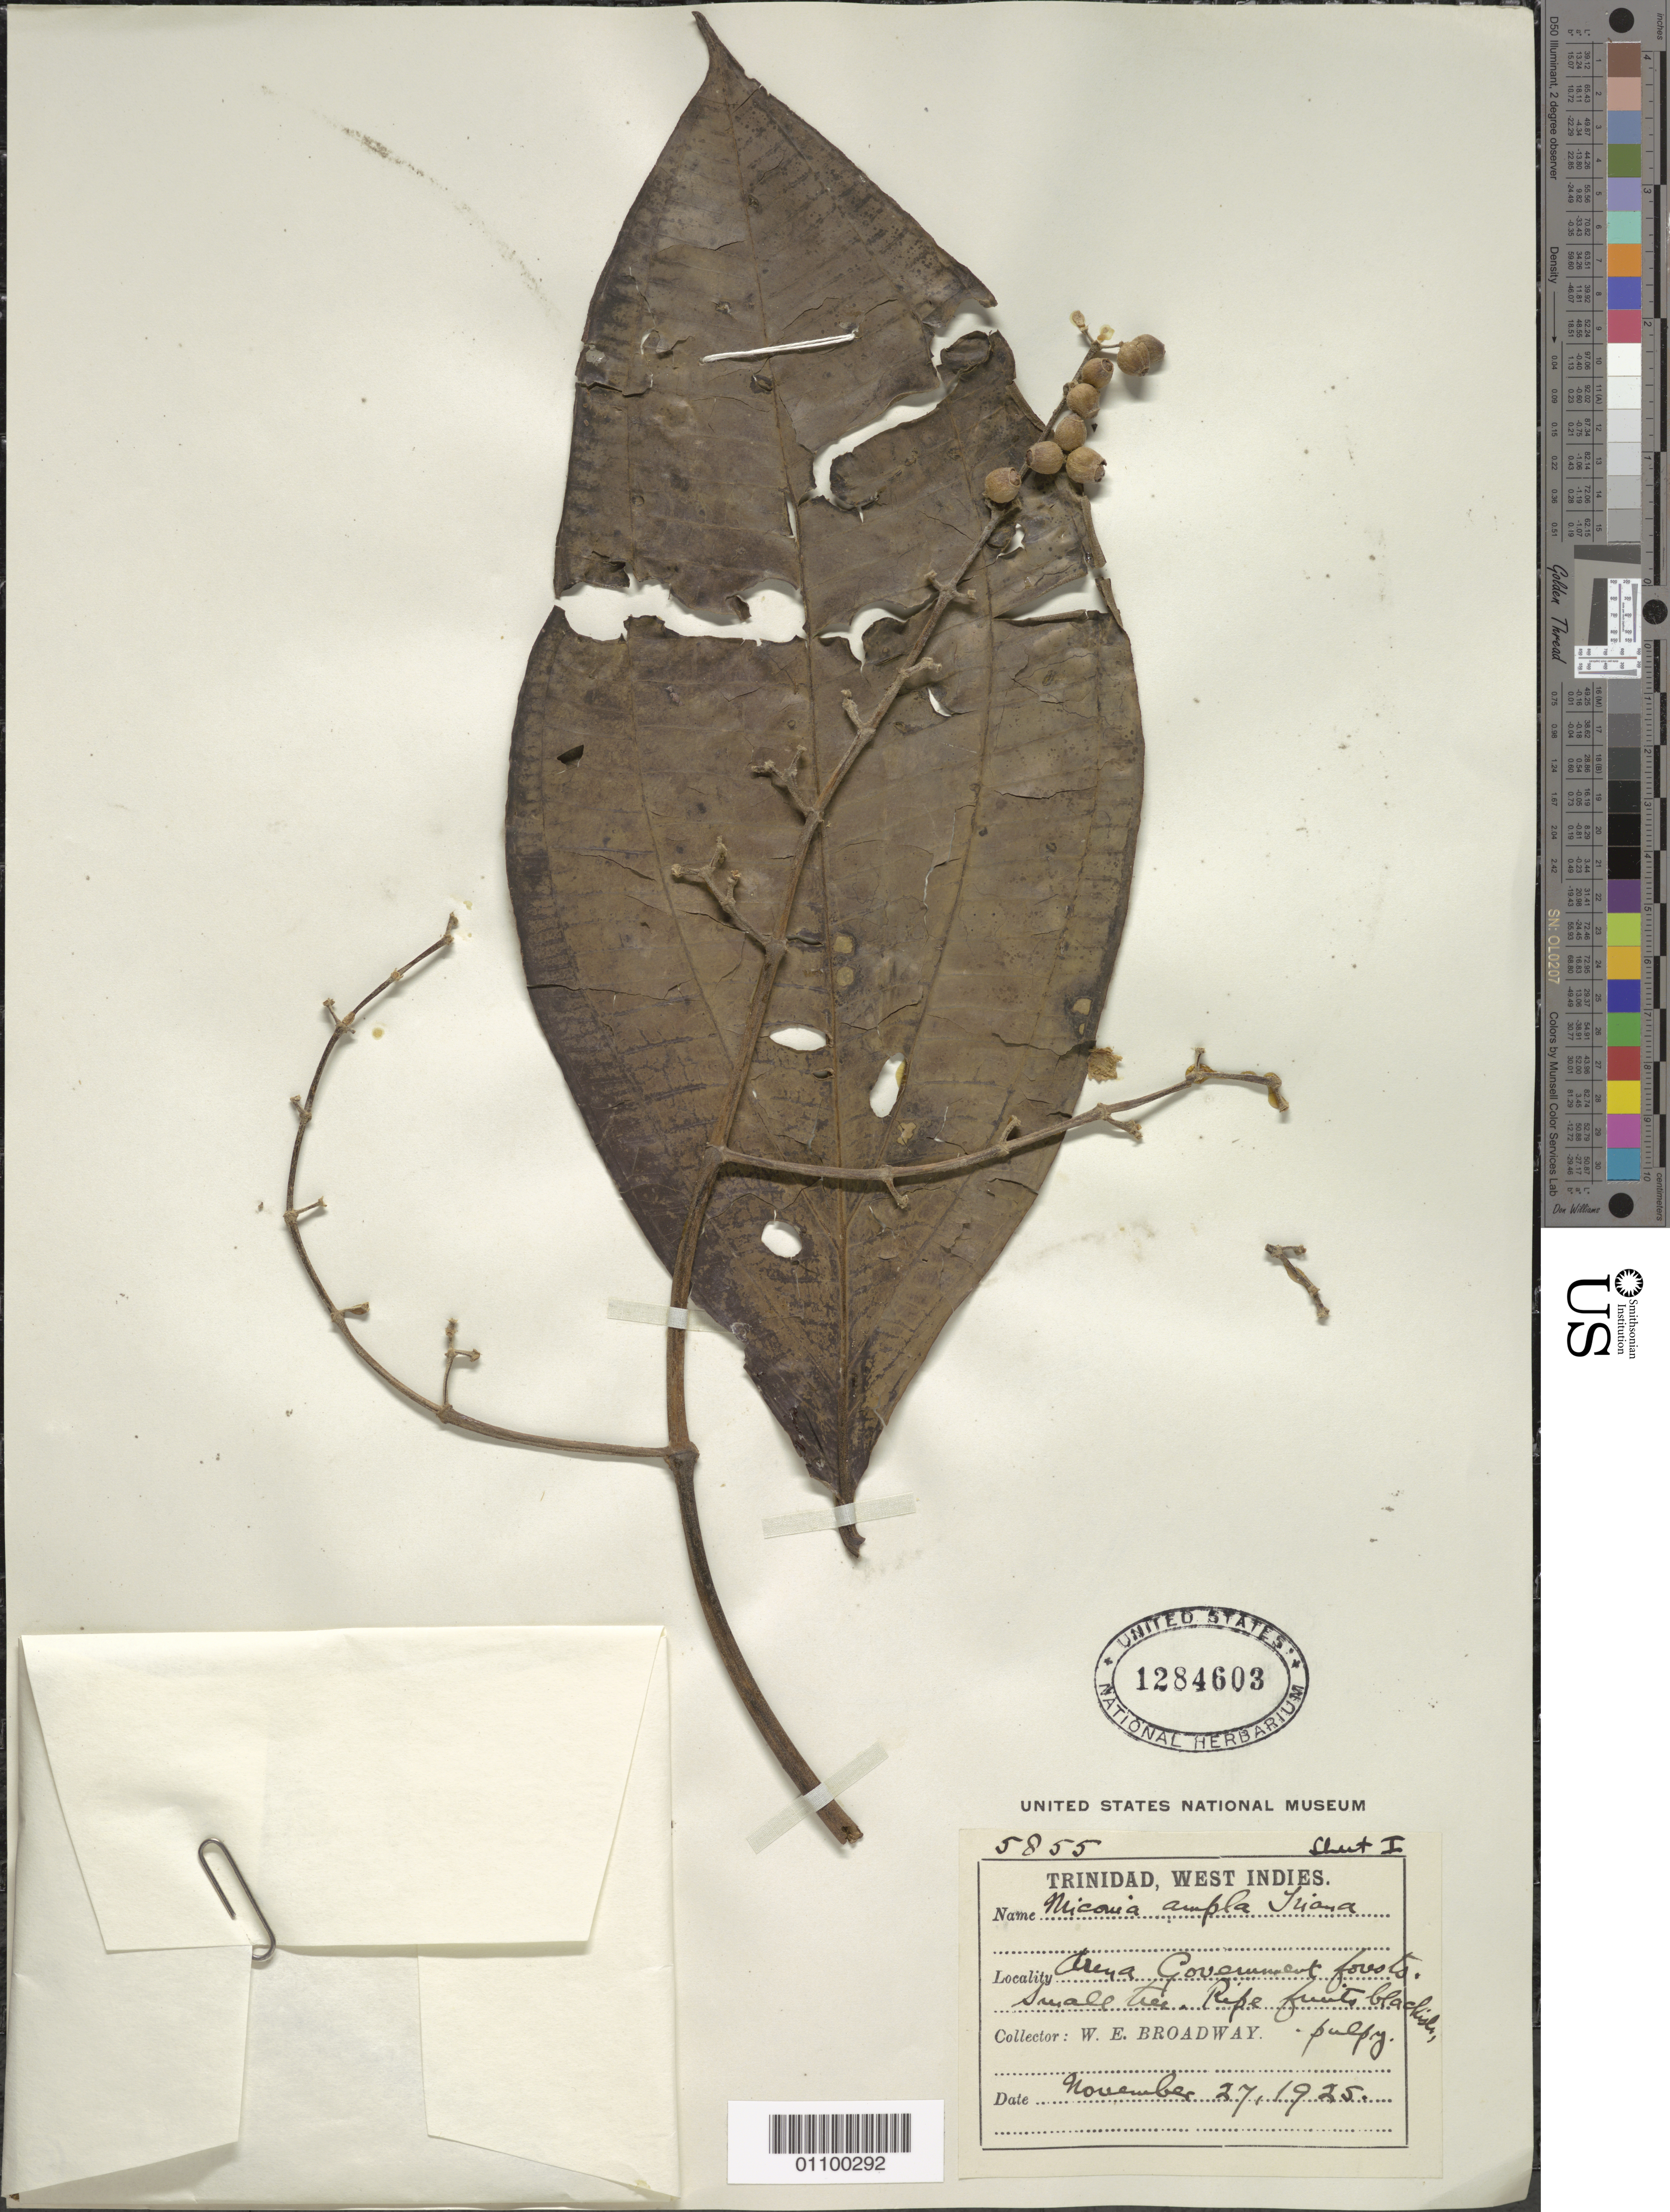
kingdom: Plantae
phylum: Tracheophyta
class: Magnoliopsida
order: Myrtales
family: Melastomataceae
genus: Miconia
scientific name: Miconia ampla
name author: Triana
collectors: W. E. Broadway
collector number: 5855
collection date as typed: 27 Nov 1925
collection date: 1925-11-27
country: Trinidad and Tobago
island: Trinidad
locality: Arima Government forests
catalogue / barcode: US 1284603